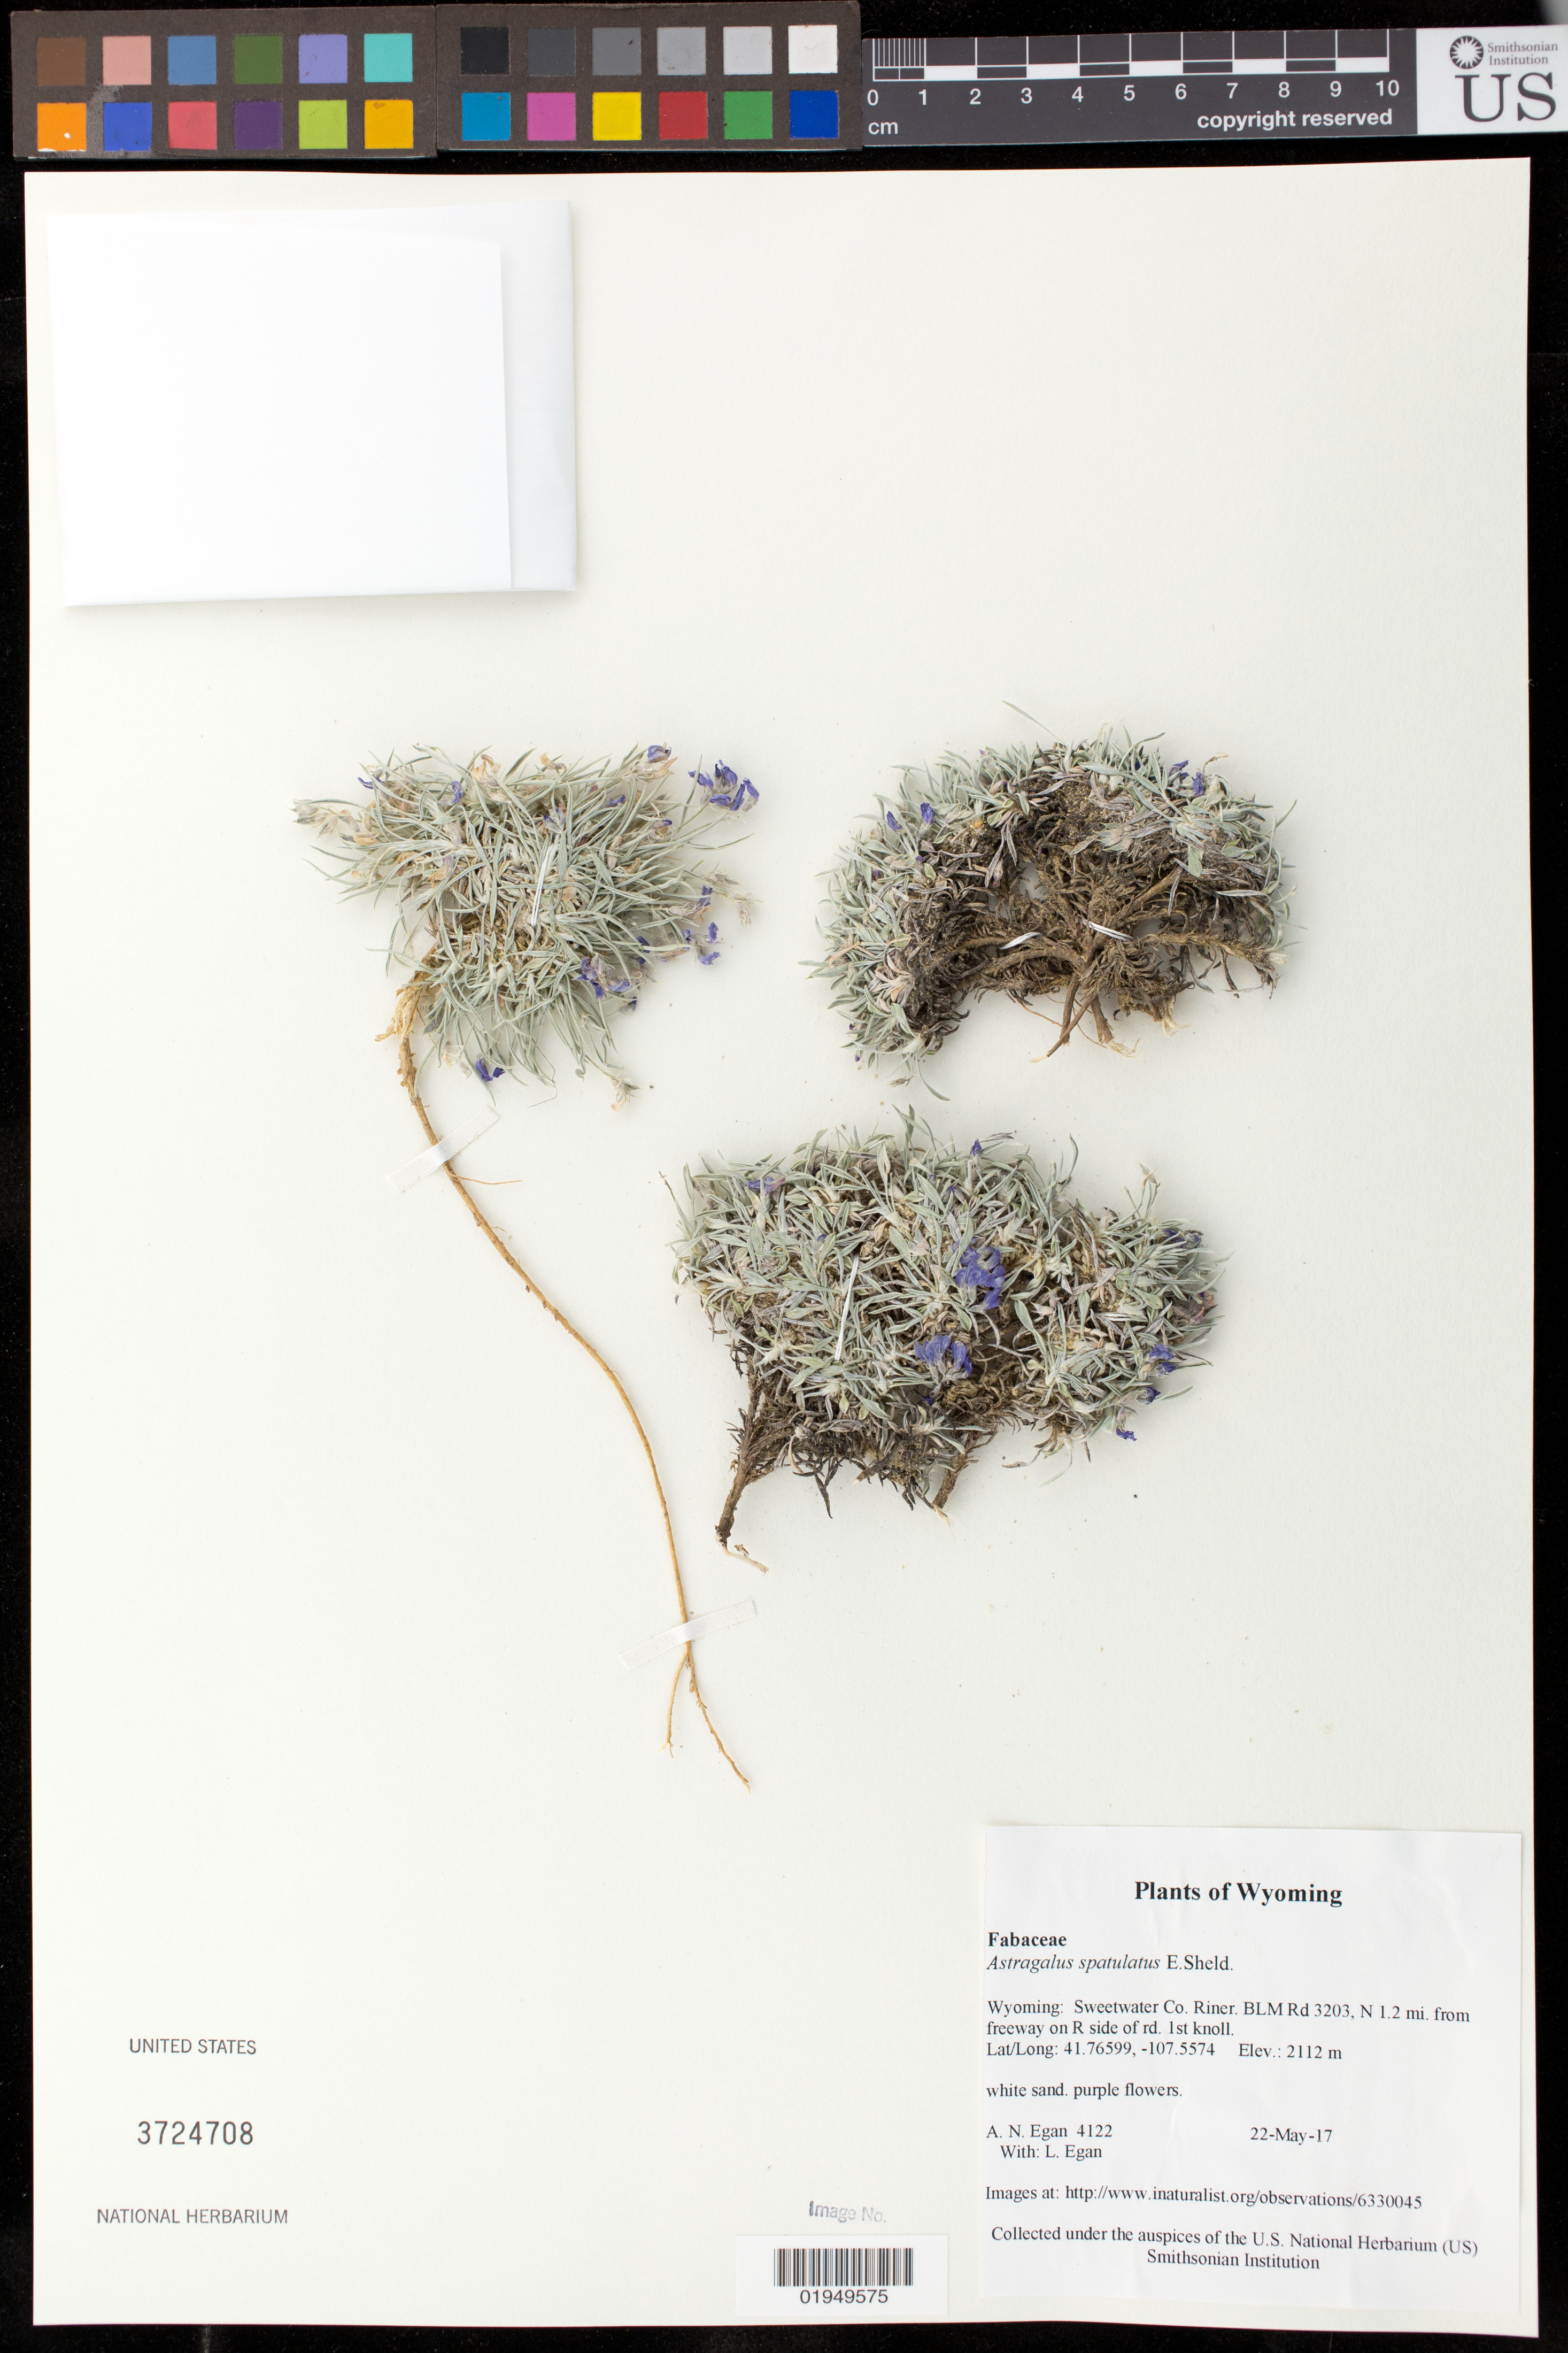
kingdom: Plantae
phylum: Tracheophyta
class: Magnoliopsida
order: Fabales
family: Fabaceae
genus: Astragalus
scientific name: Astragalus spatulatus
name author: E. Sheld.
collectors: A. N. Egan & L. Egan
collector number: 4122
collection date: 2017-05-22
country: United States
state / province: Wyoming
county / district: Sweetwater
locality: Riner. BLM Rd 3203, N 1.2 mi. from freeway on R side of rd. 1st knoll.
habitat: White sand.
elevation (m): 2112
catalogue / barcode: US 3724708